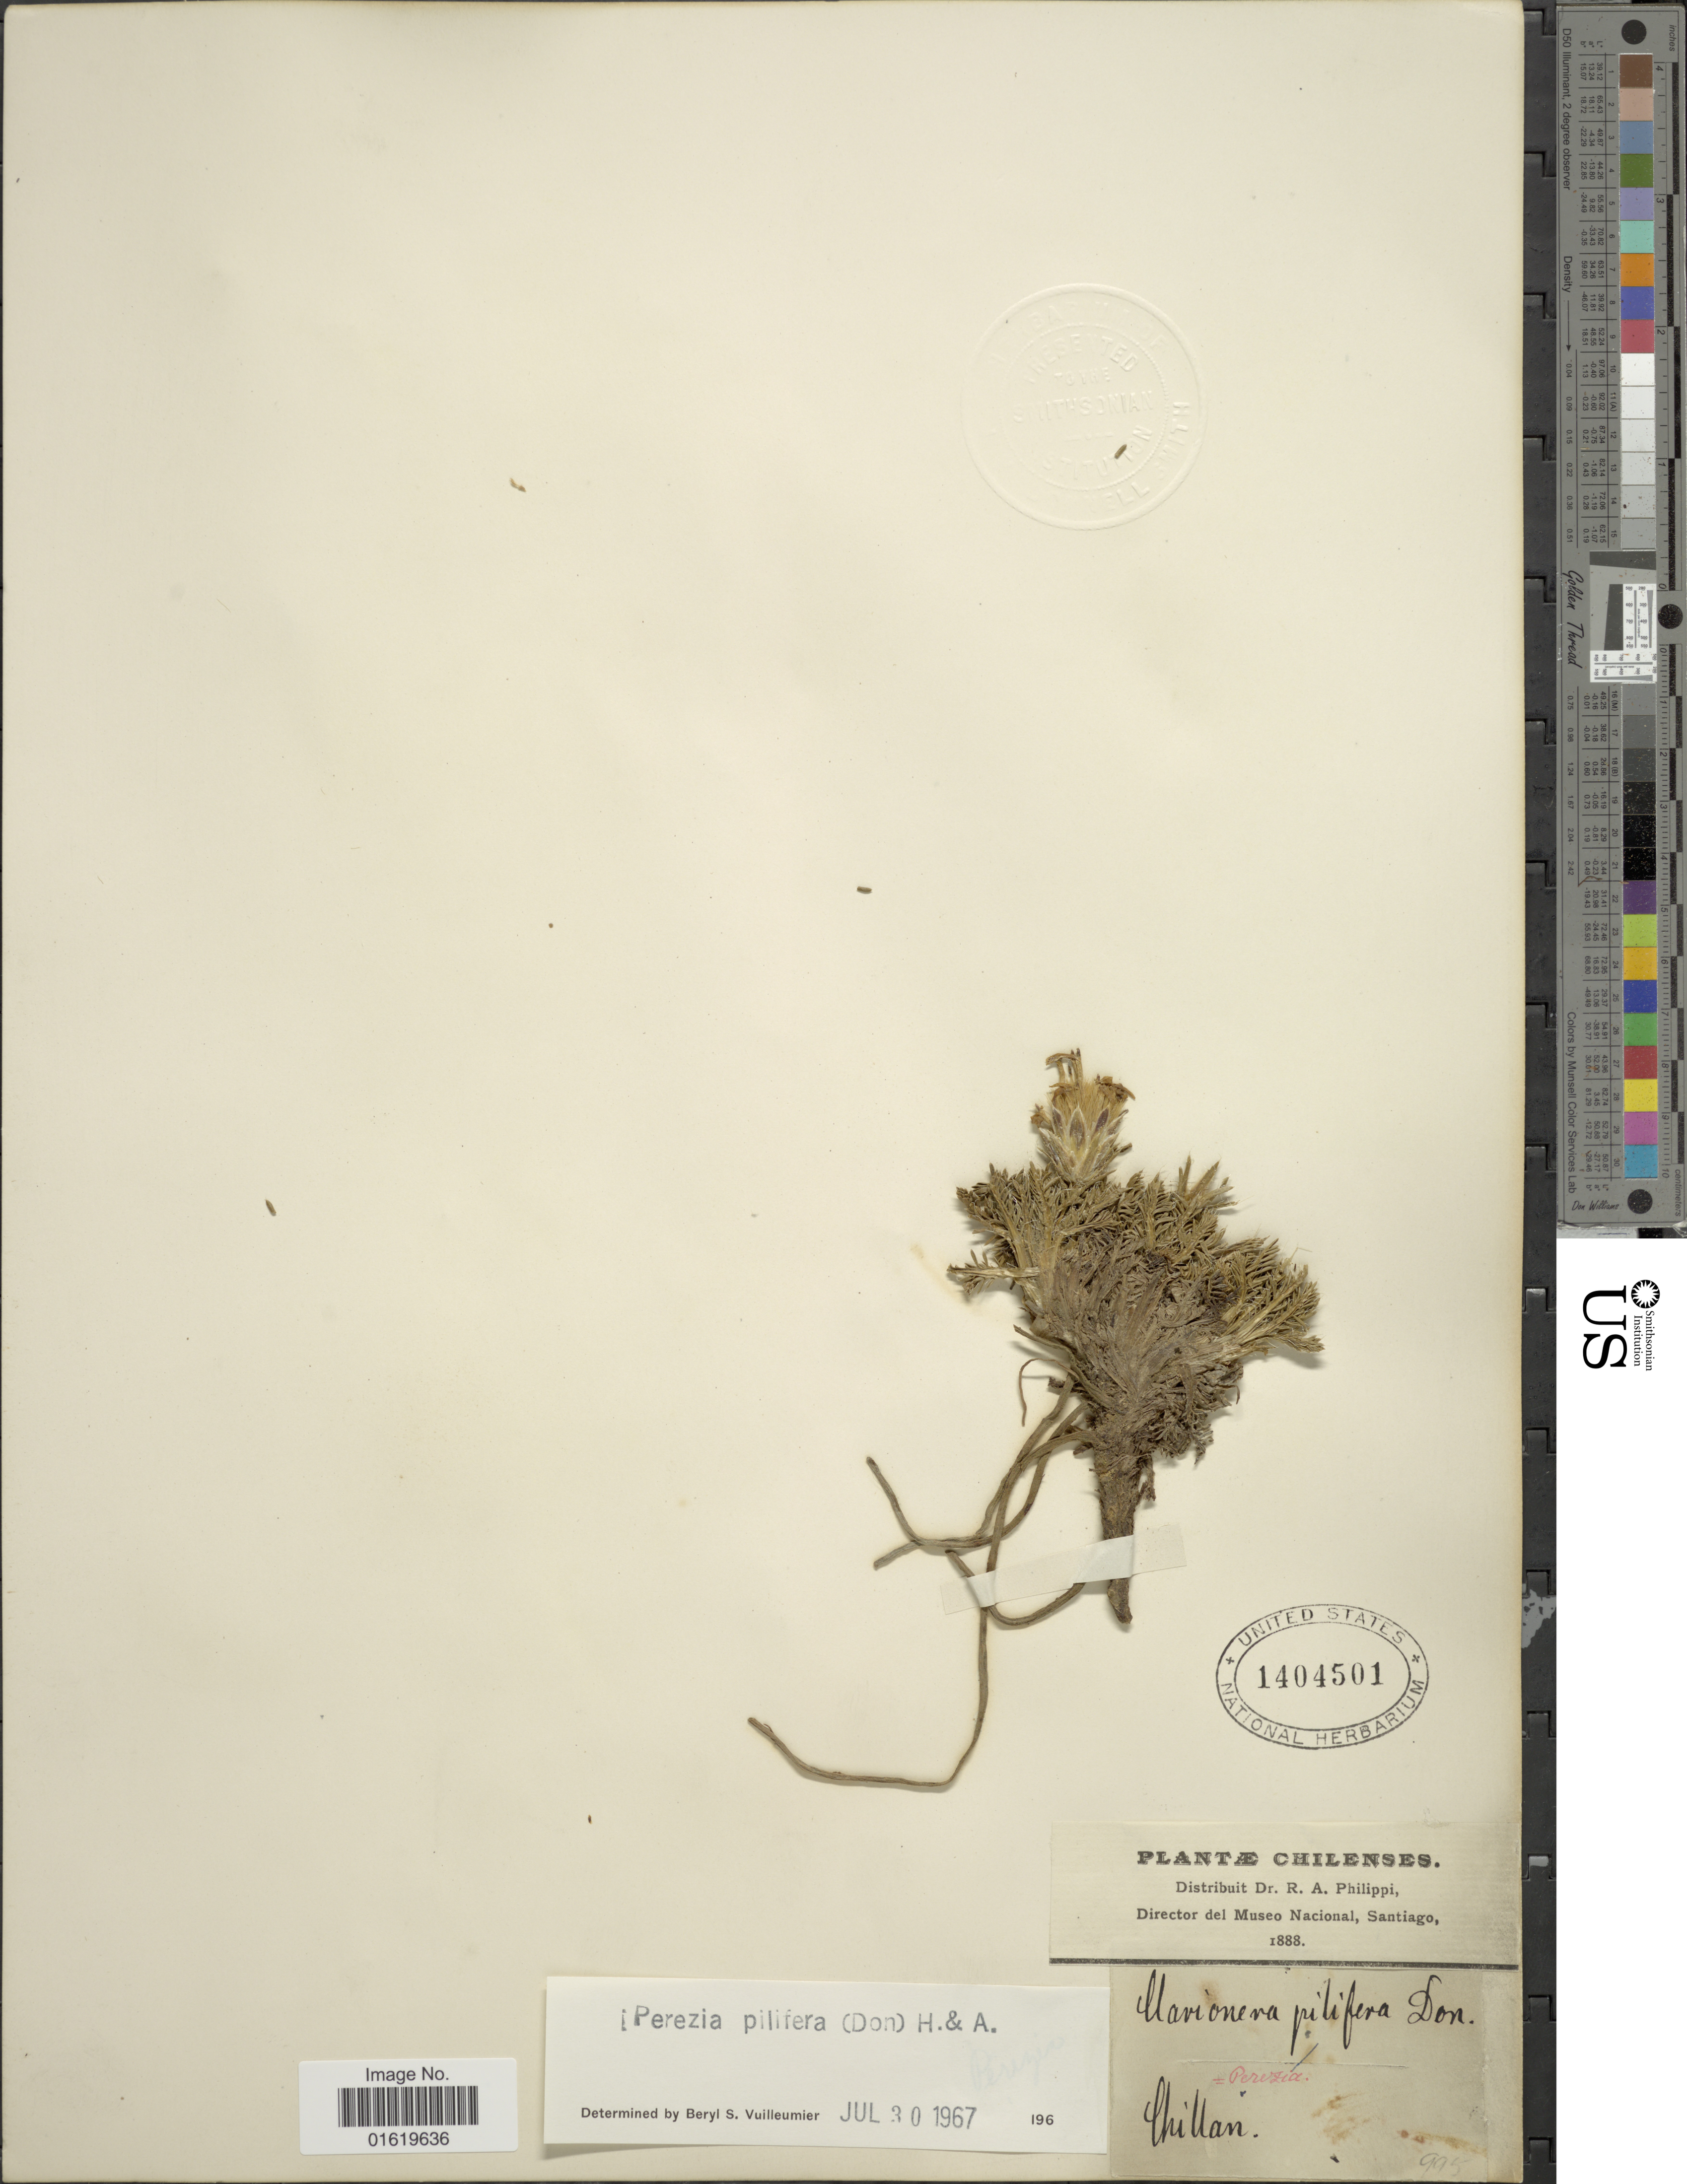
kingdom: Plantae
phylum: Tracheophyta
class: Magnoliopsida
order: Asterales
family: Asteraceae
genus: Perezia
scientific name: Perezia pilifera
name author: (D. Don) Hook. & Arn.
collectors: R. A. Philippi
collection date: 1888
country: Chile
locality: Chillan.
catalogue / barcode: US 1404501